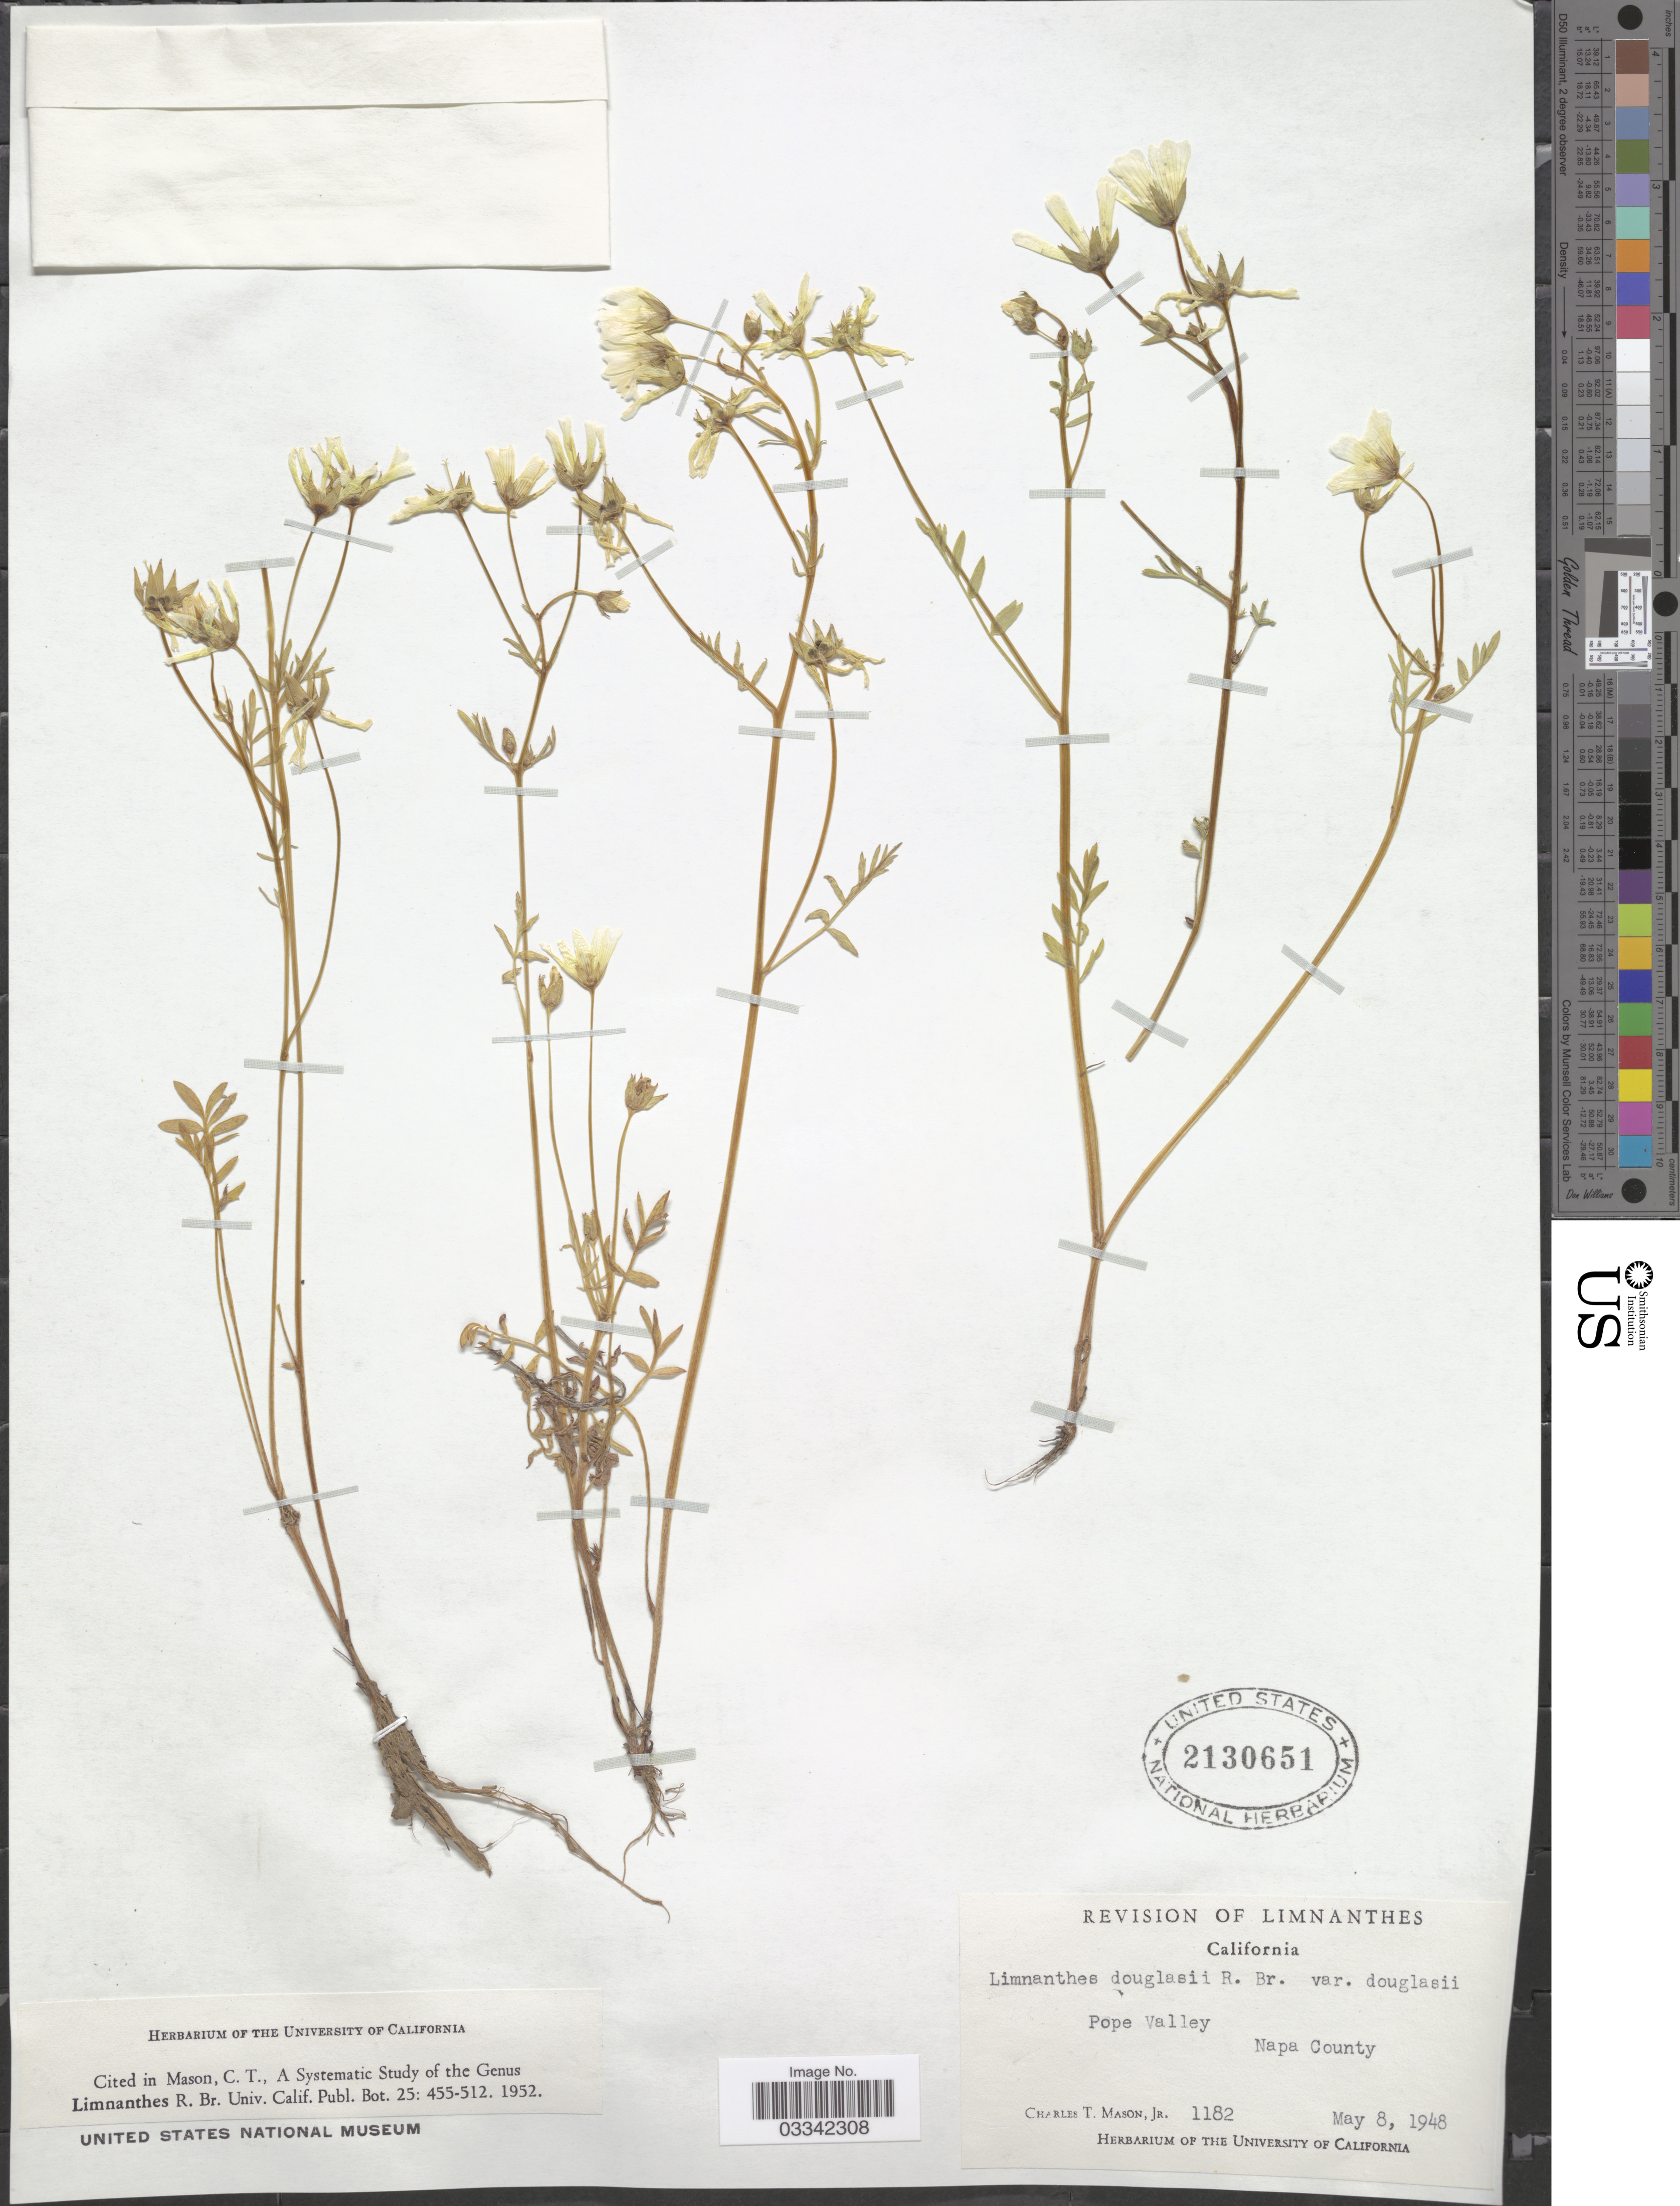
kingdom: Plantae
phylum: Tracheophyta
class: Magnoliopsida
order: Brassicales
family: Limnanthaceae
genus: Limnanthes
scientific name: Limnanthes douglasii var. douglasii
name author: R. Br.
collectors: C. T. Mason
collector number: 1182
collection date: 1948-05-08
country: United States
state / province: California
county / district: Napa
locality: Pope Valley, Napa County.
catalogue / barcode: US 2130651